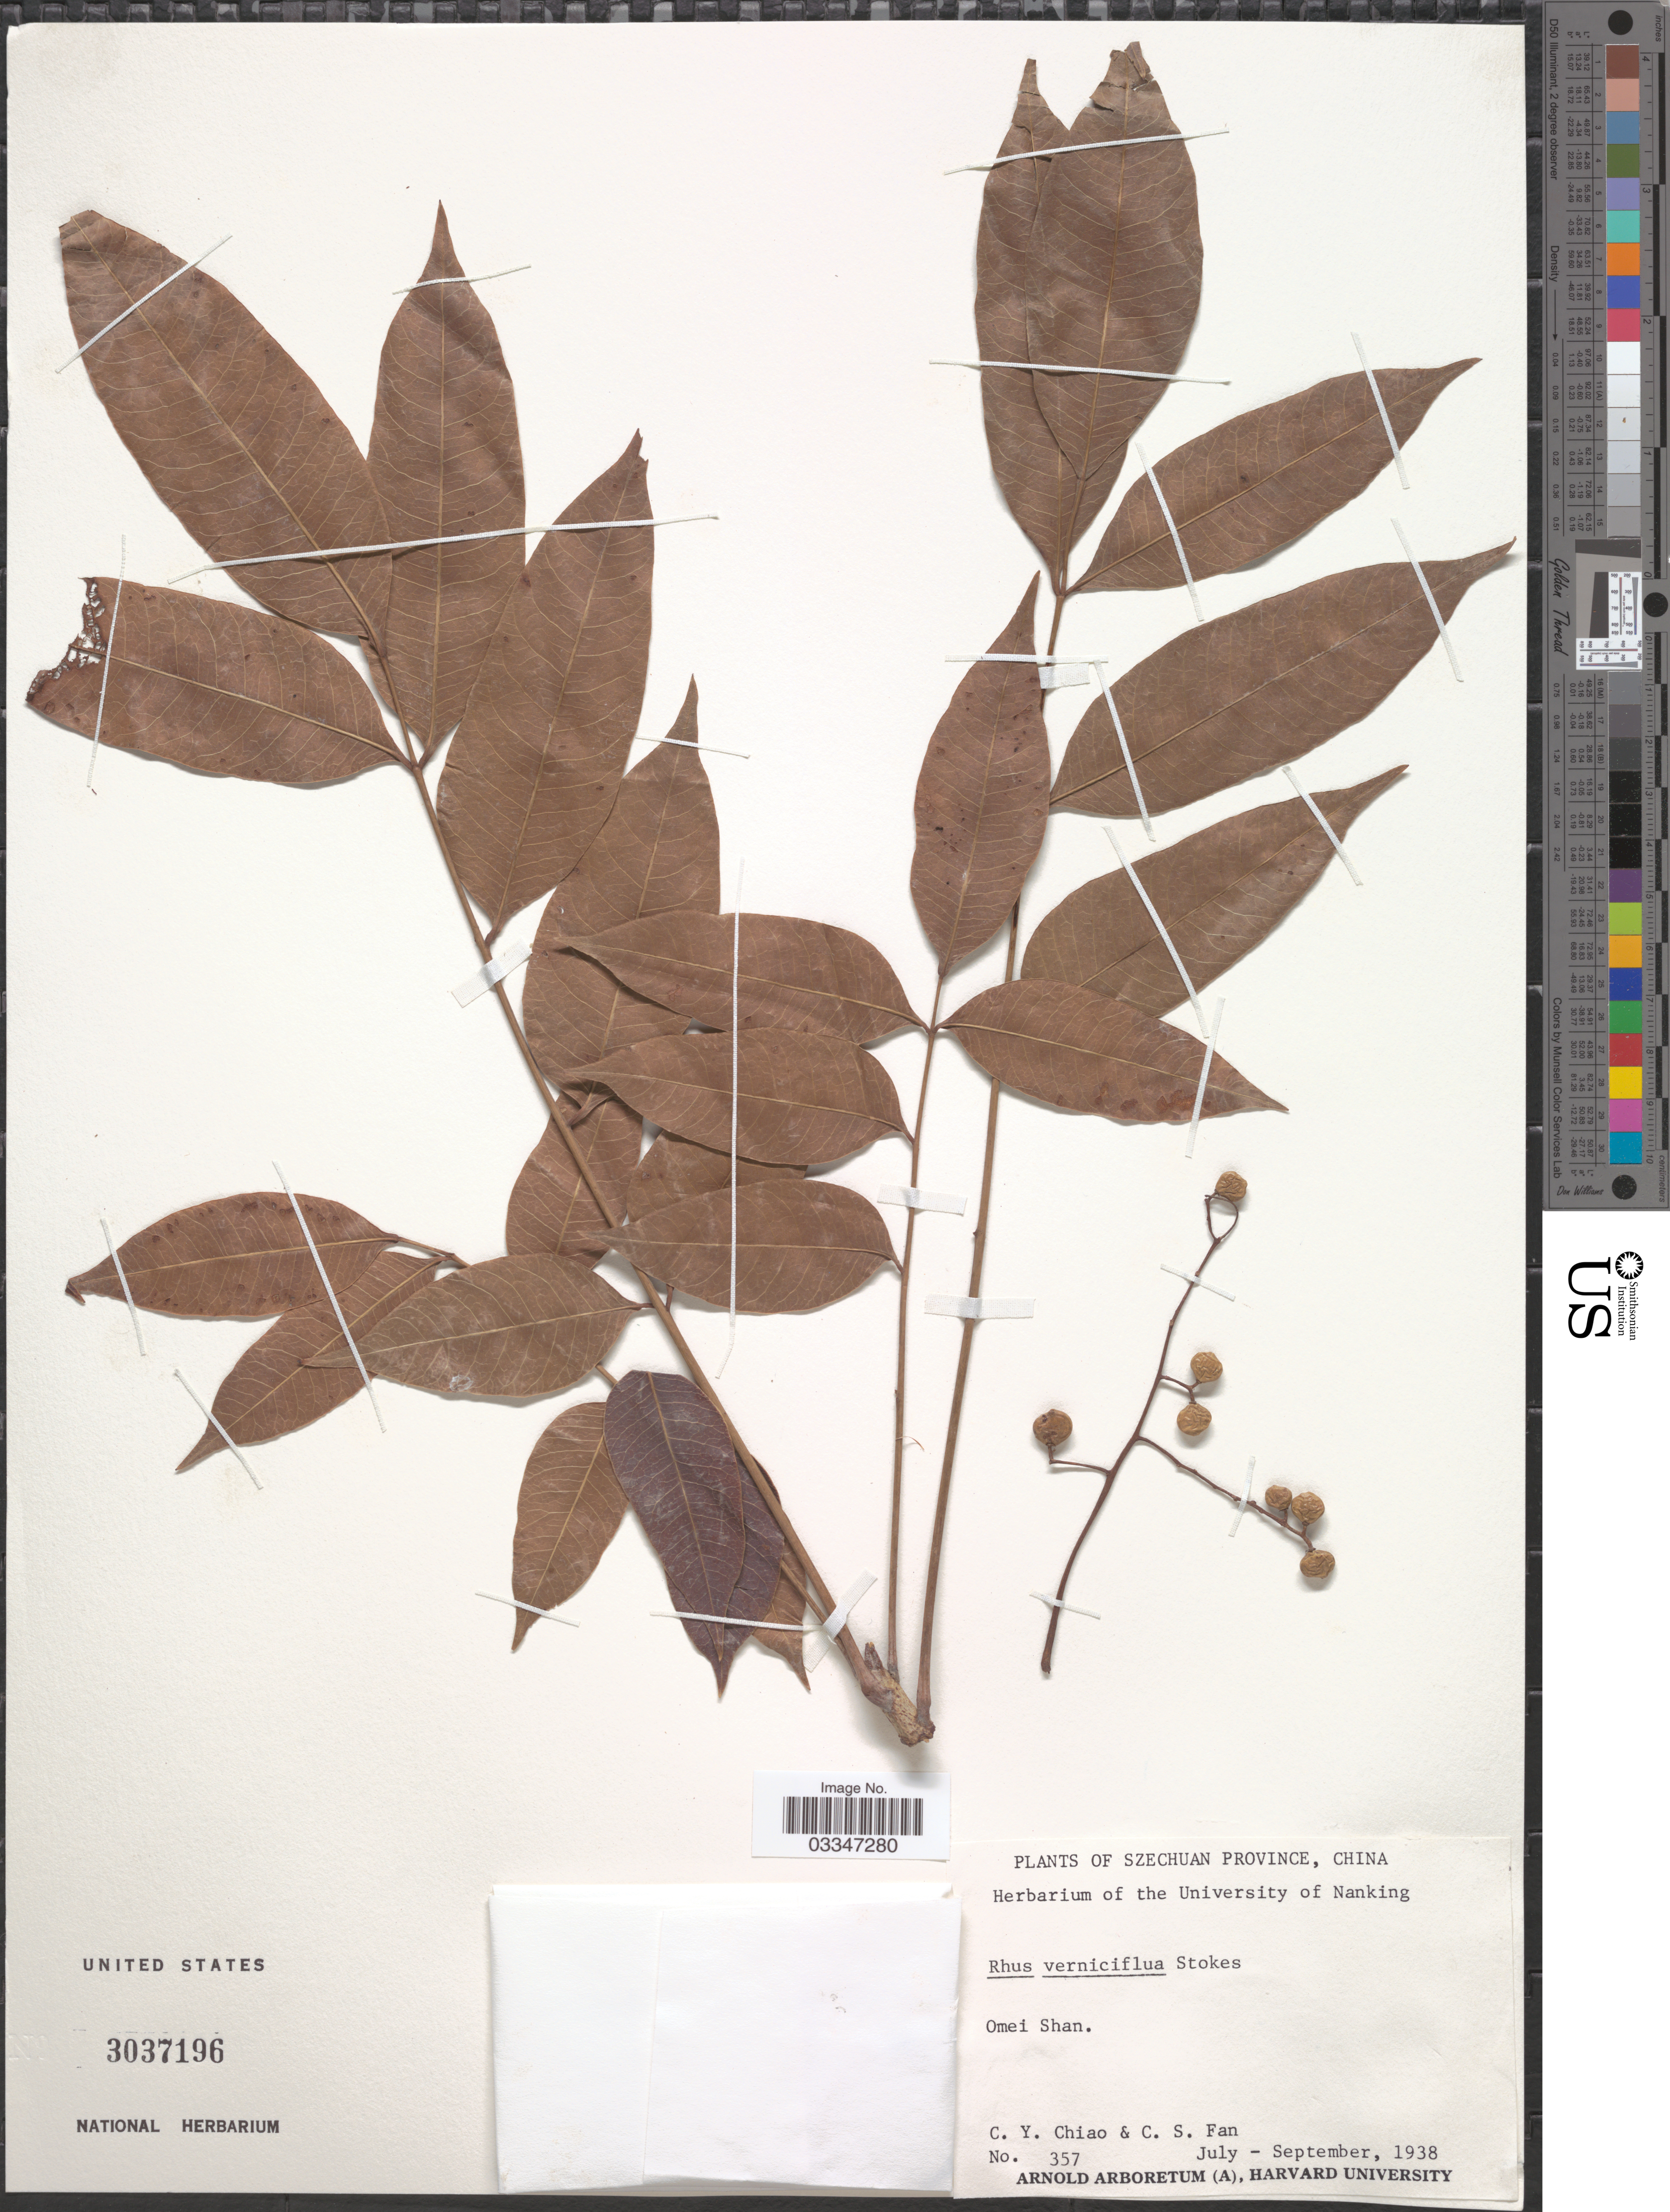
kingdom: Plantae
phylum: Tracheophyta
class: Magnoliopsida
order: Sapindales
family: Anacardiaceae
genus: Rhus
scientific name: Rhus verniciflua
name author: Stokes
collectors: C. Y. Chiao & C. S. Fan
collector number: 357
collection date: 1938-07/1938-09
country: China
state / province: Sichuan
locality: Szechuan Province. Omei Shan.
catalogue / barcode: US 3037196